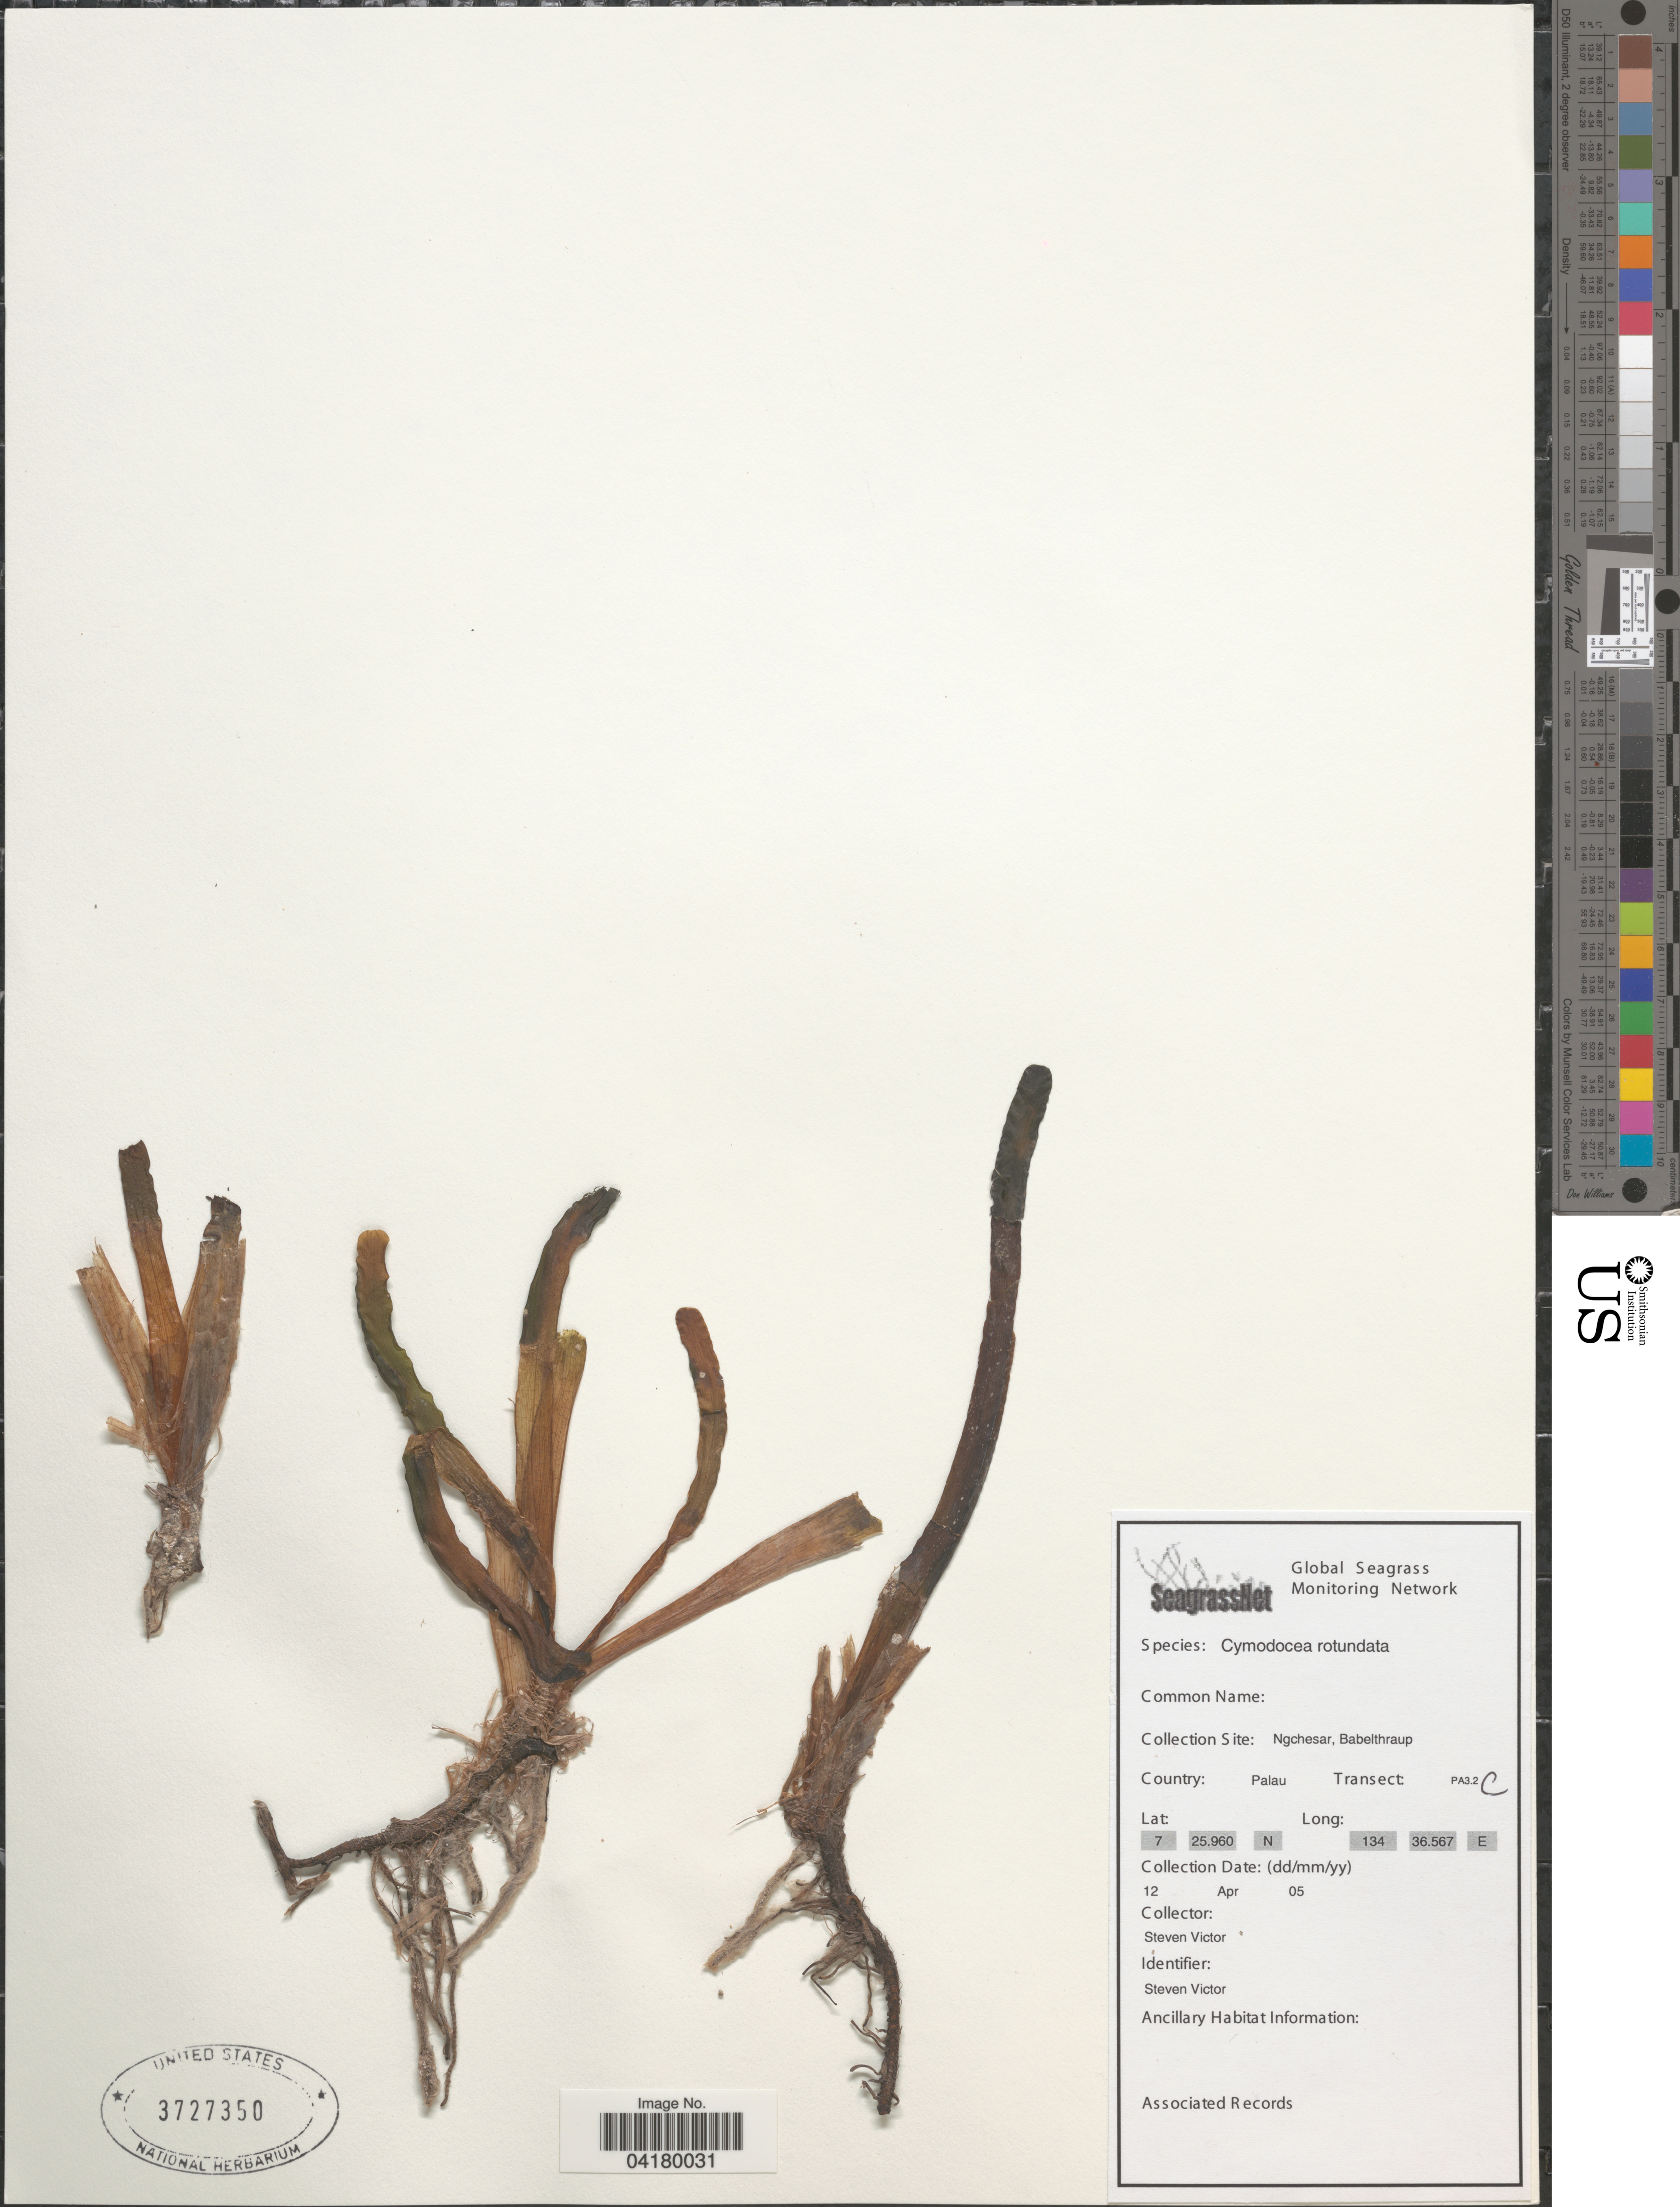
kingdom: Plantae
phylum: Tracheophyta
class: Liliopsida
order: Alismatales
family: Cymodoceaceae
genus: Cymodocea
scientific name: Cymodocea rotundata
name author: Asch. & Schweinf.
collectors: S. Victor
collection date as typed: Transcribed d/m/y: 12/4/5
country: Palau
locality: Collection Site: Ngchesar, Babelthraup. Country: Palau. Transect: PA3.2C.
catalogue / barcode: US 3727350